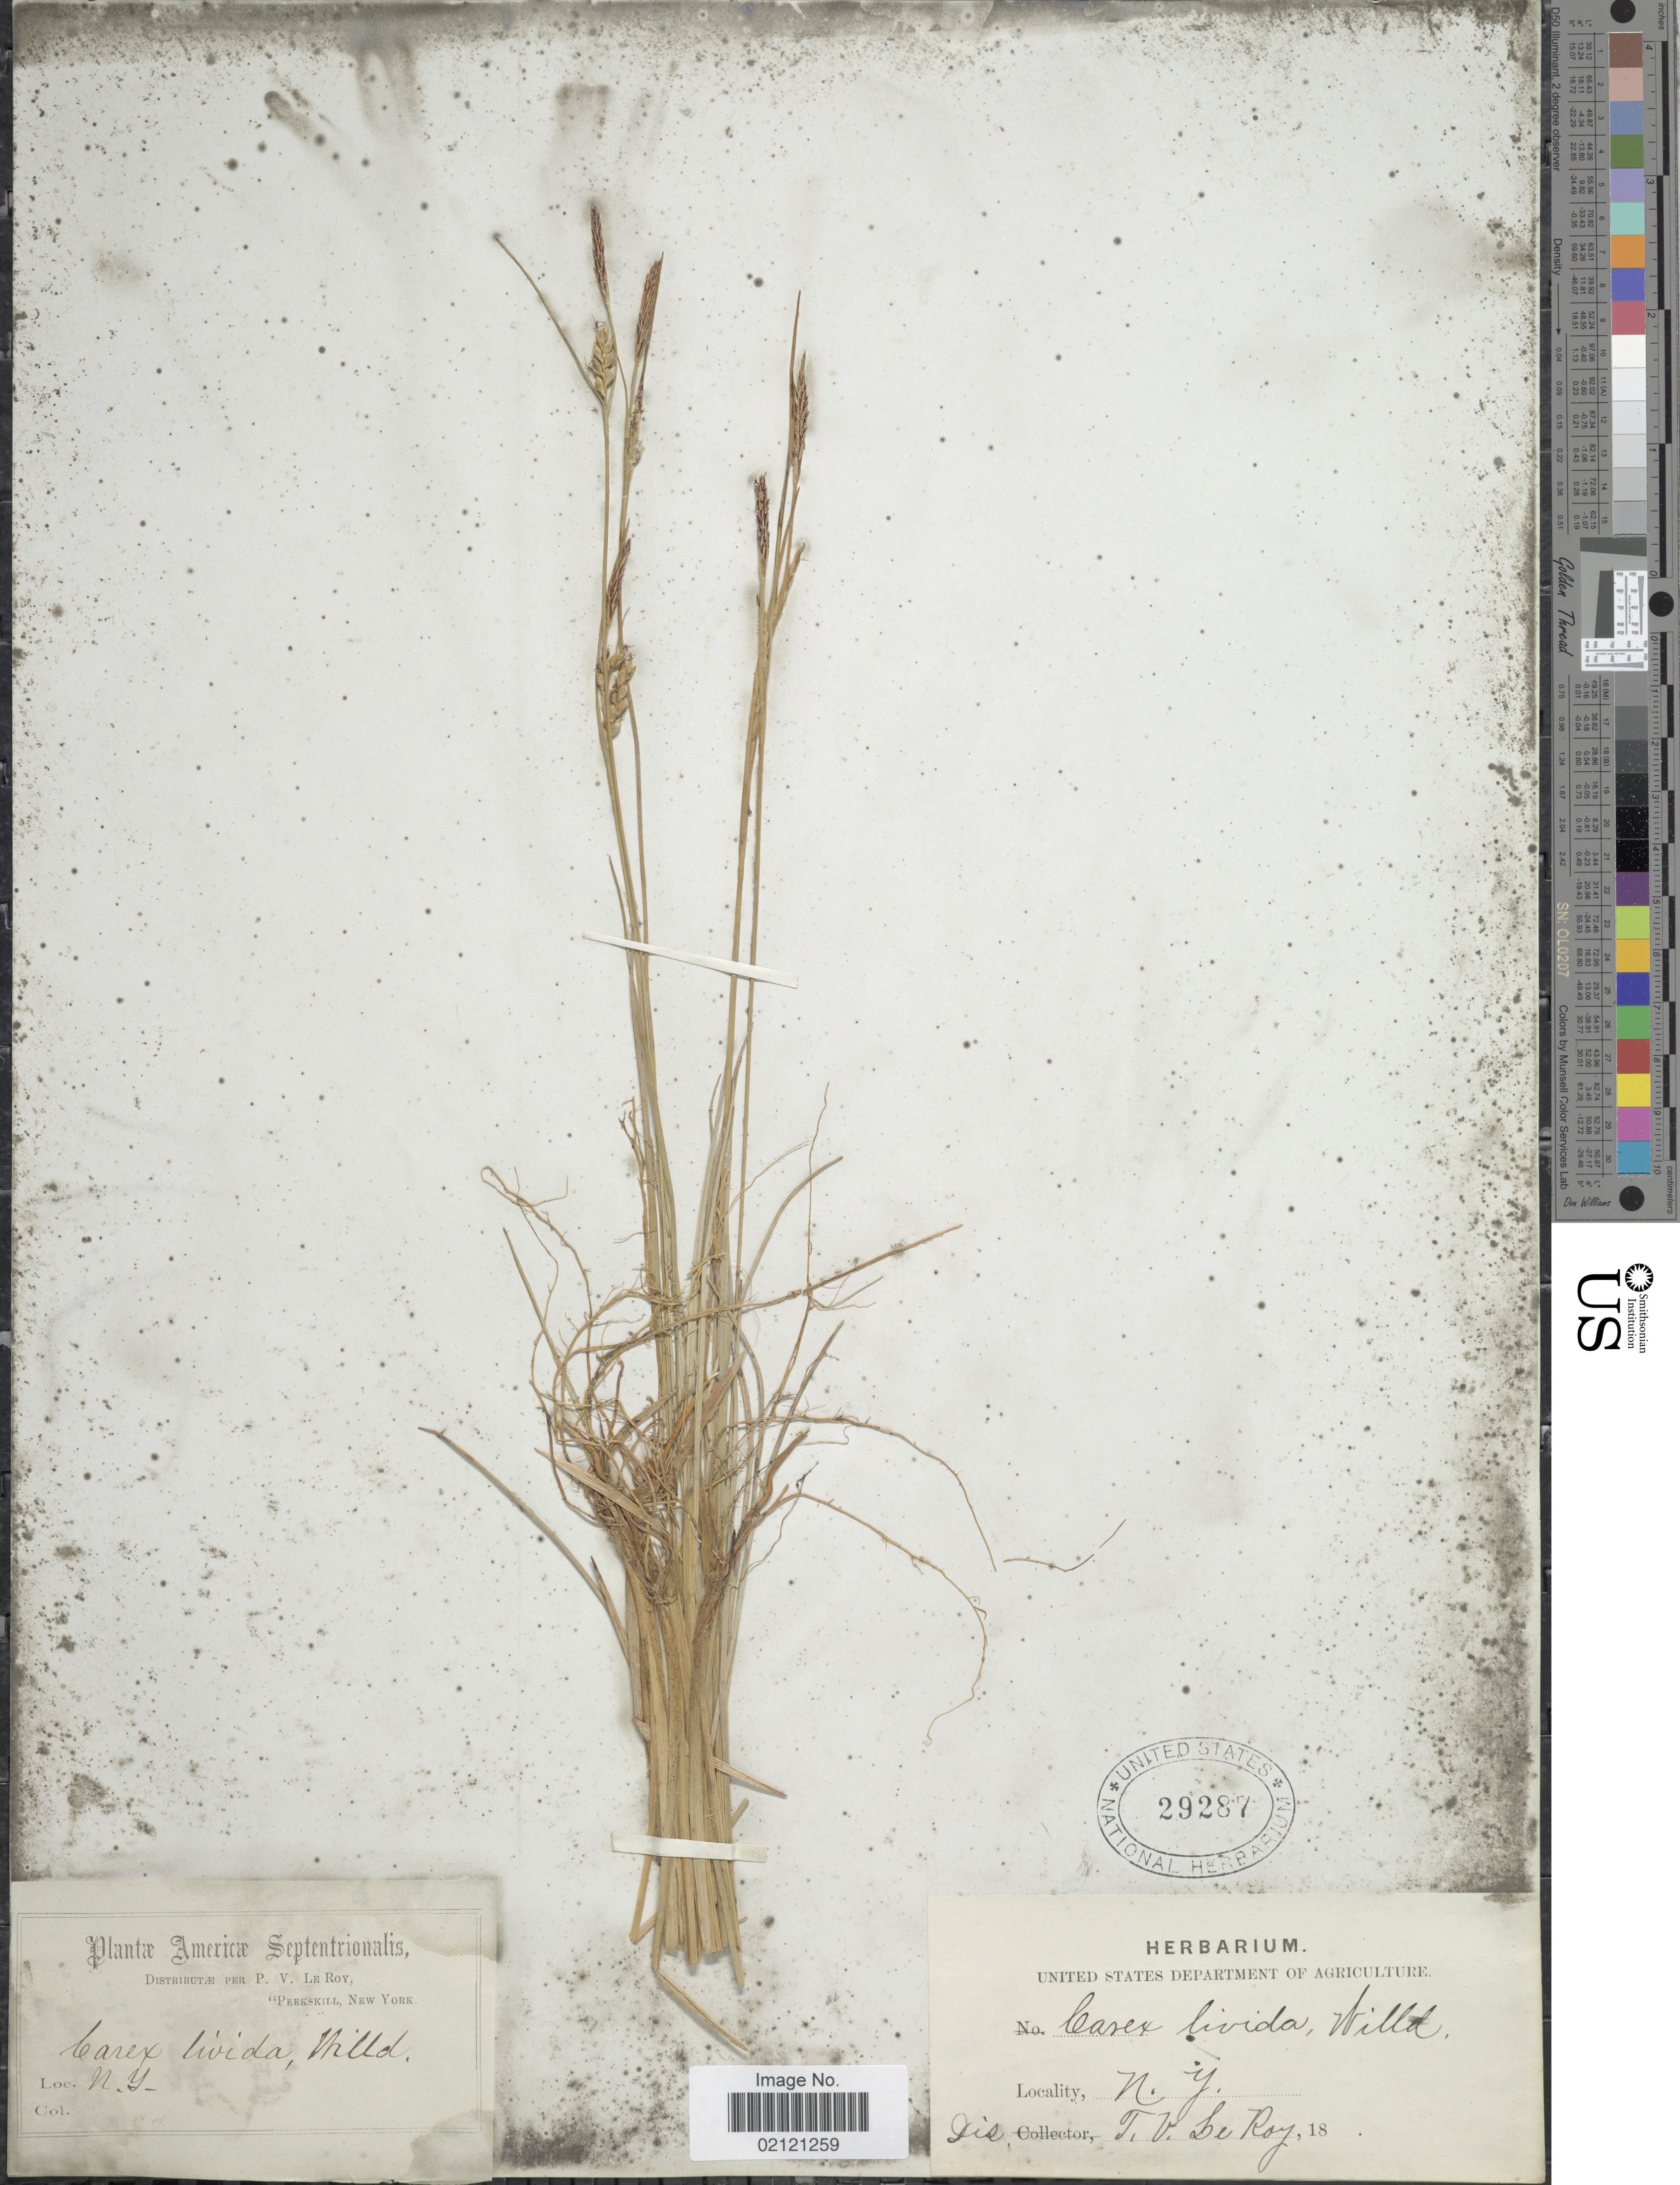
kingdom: Plantae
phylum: Tracheophyta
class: Liliopsida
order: Poales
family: Cyperaceae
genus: Carex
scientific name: Carex livida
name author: (Wahlenb.) Willd.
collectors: P. Leroy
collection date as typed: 18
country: United States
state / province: New York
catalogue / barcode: US 29287